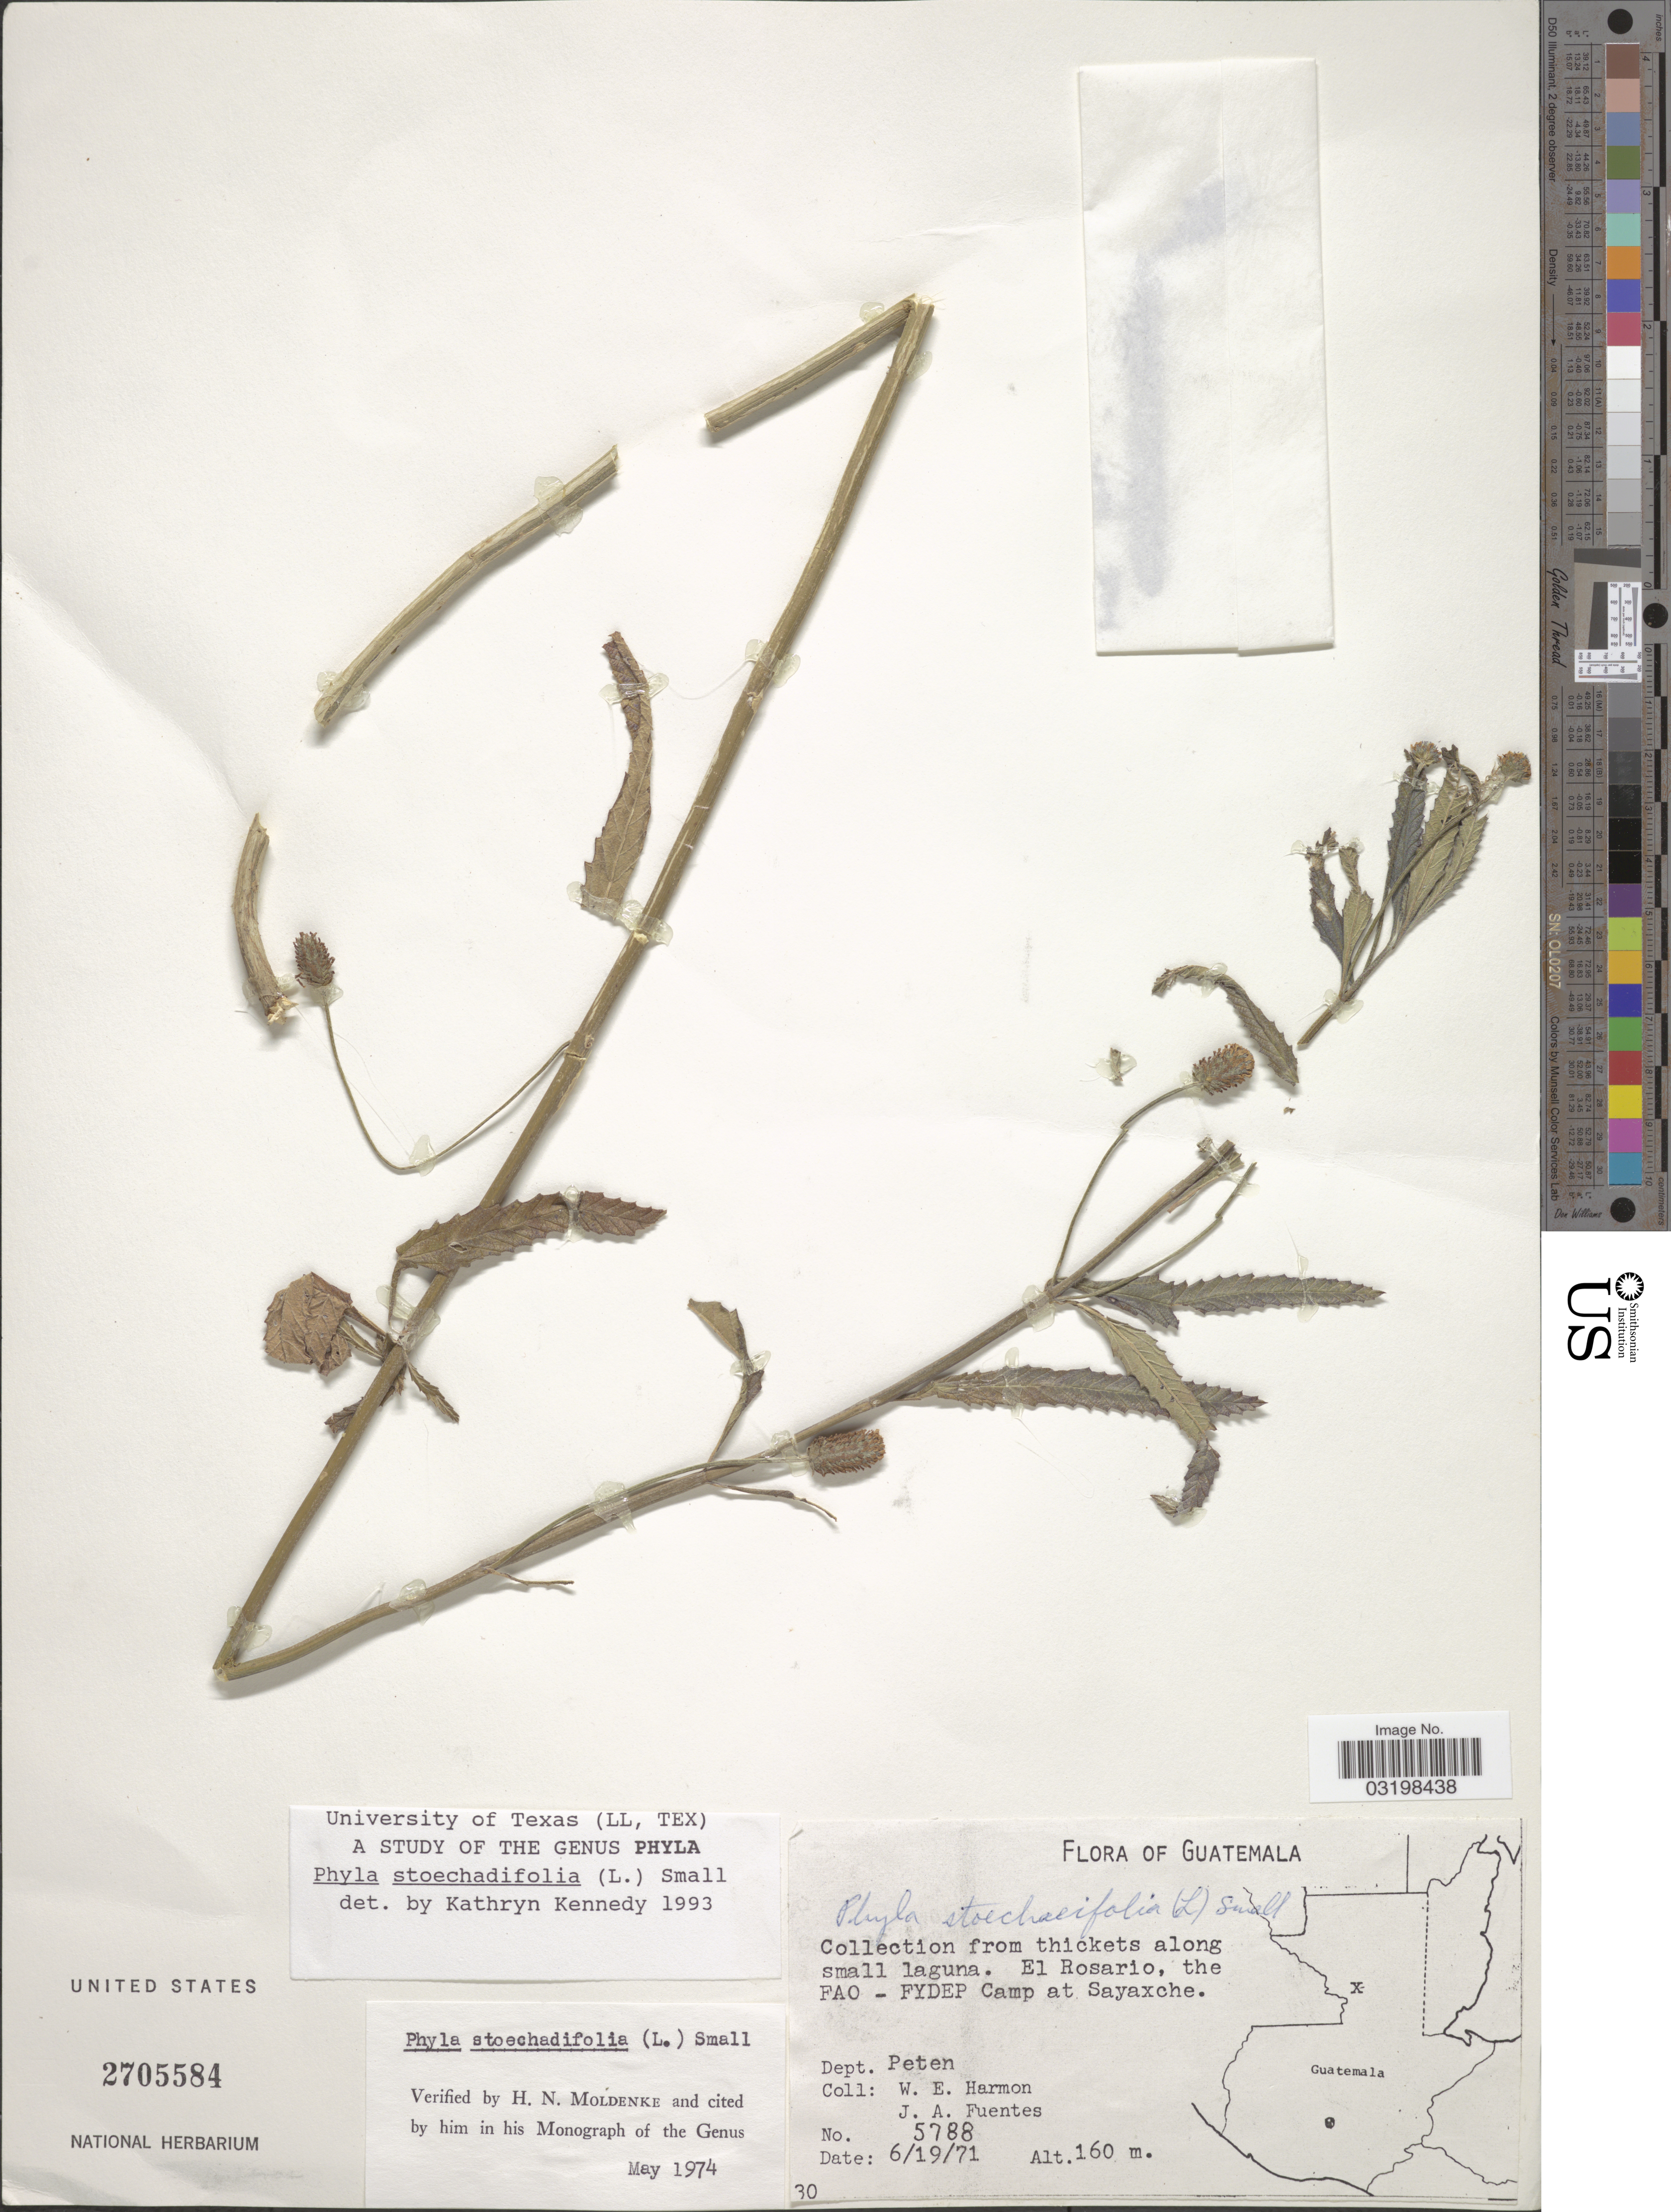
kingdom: Plantae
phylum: Tracheophyta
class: Magnoliopsida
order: Lamiales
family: Verbenaceae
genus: Lippia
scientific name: Lippia stoechadifolia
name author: (L.) Kunth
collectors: W. E. Harmon & J. Fuentes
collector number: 5788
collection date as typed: Transcribed d/m/y: 19/6/71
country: Guatemala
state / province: El Petén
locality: From thickets along small laguna. El Rosario, the FAO - FYDEP Camp at Sayaxche. Dept. Peten.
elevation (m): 160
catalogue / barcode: US 2705584